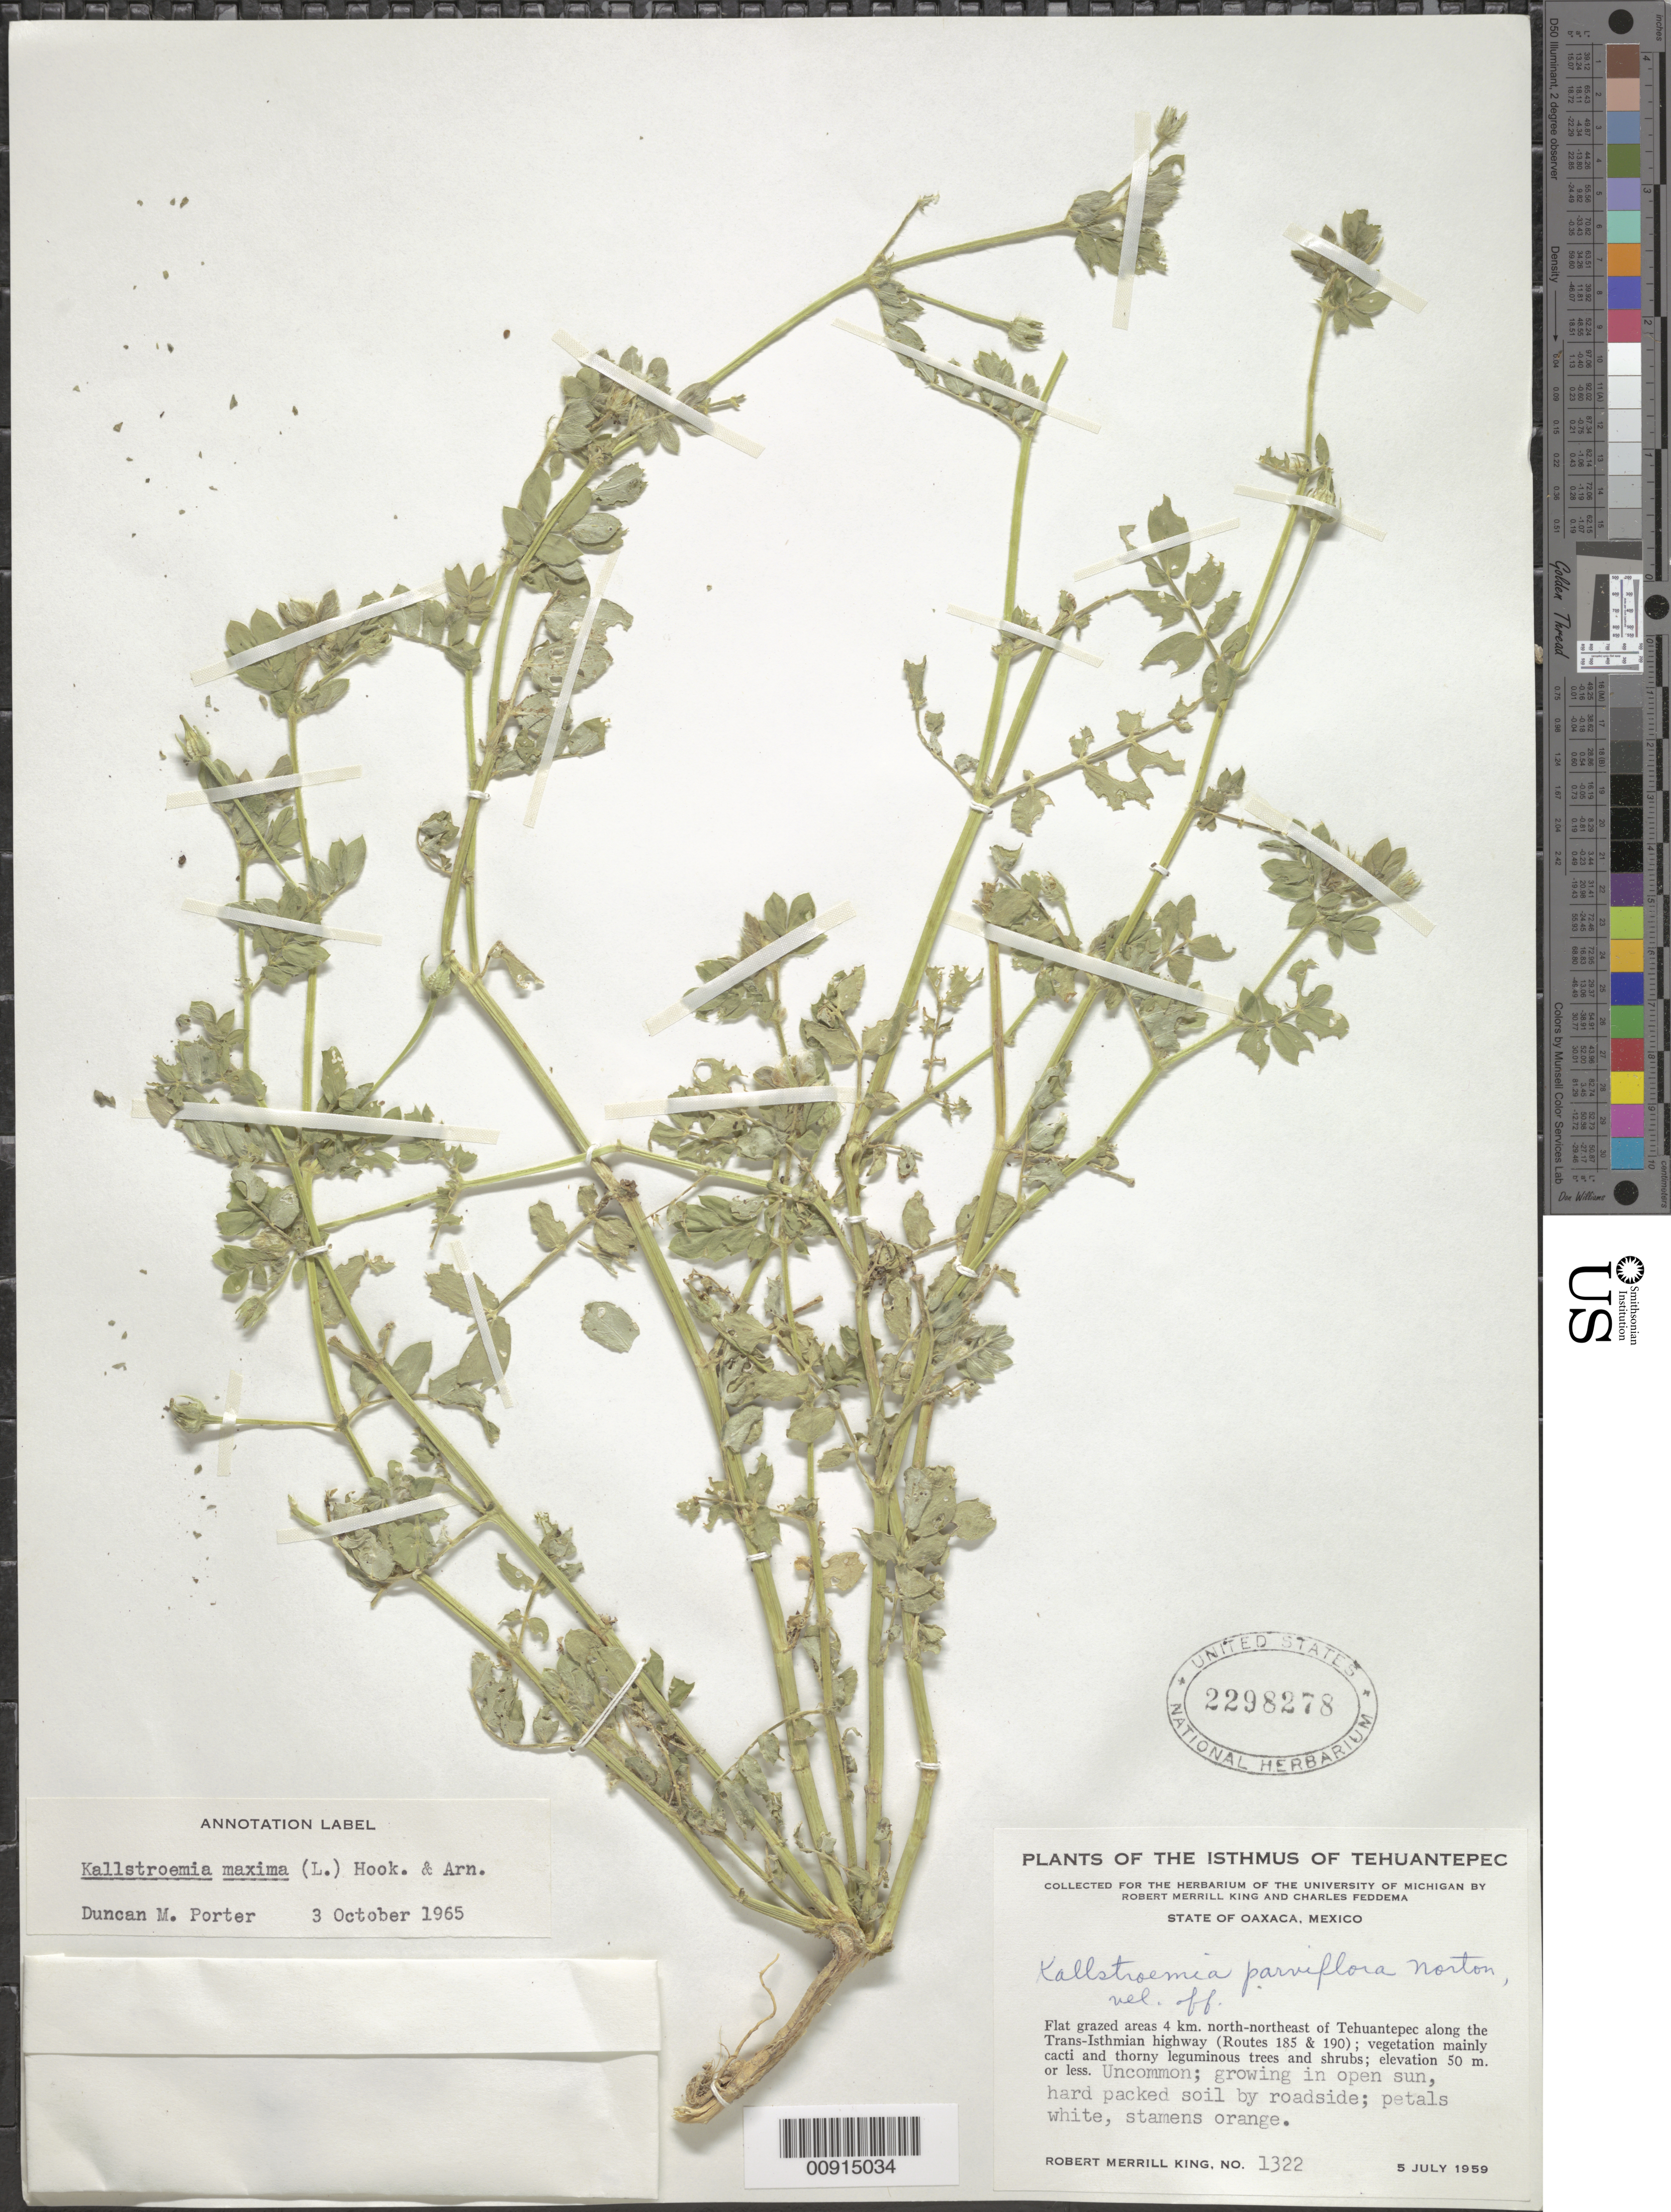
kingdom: Plantae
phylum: Tracheophyta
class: Magnoliopsida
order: Zygophyllales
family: Zygophyllaceae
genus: Kallstroemia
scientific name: Kallstroemia maxima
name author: (L.) Hook. & Arn.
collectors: R. M. King & C. Feddema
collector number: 1322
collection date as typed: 05 Jul 1959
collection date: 1959-07-05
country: Mexico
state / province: Oaxaca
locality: Flat grazed areas 4 km. north-northeast of Tehuantepec along the Trans-Isthmian highway (Routes 185 & 190). State of Oaxaca. Isthmus of Tehuantepec.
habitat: Growing in open sun, hard packed soil by roadside; vegetation mainly cacti and thorny leguminous trees and shrubs.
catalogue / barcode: US 2298278